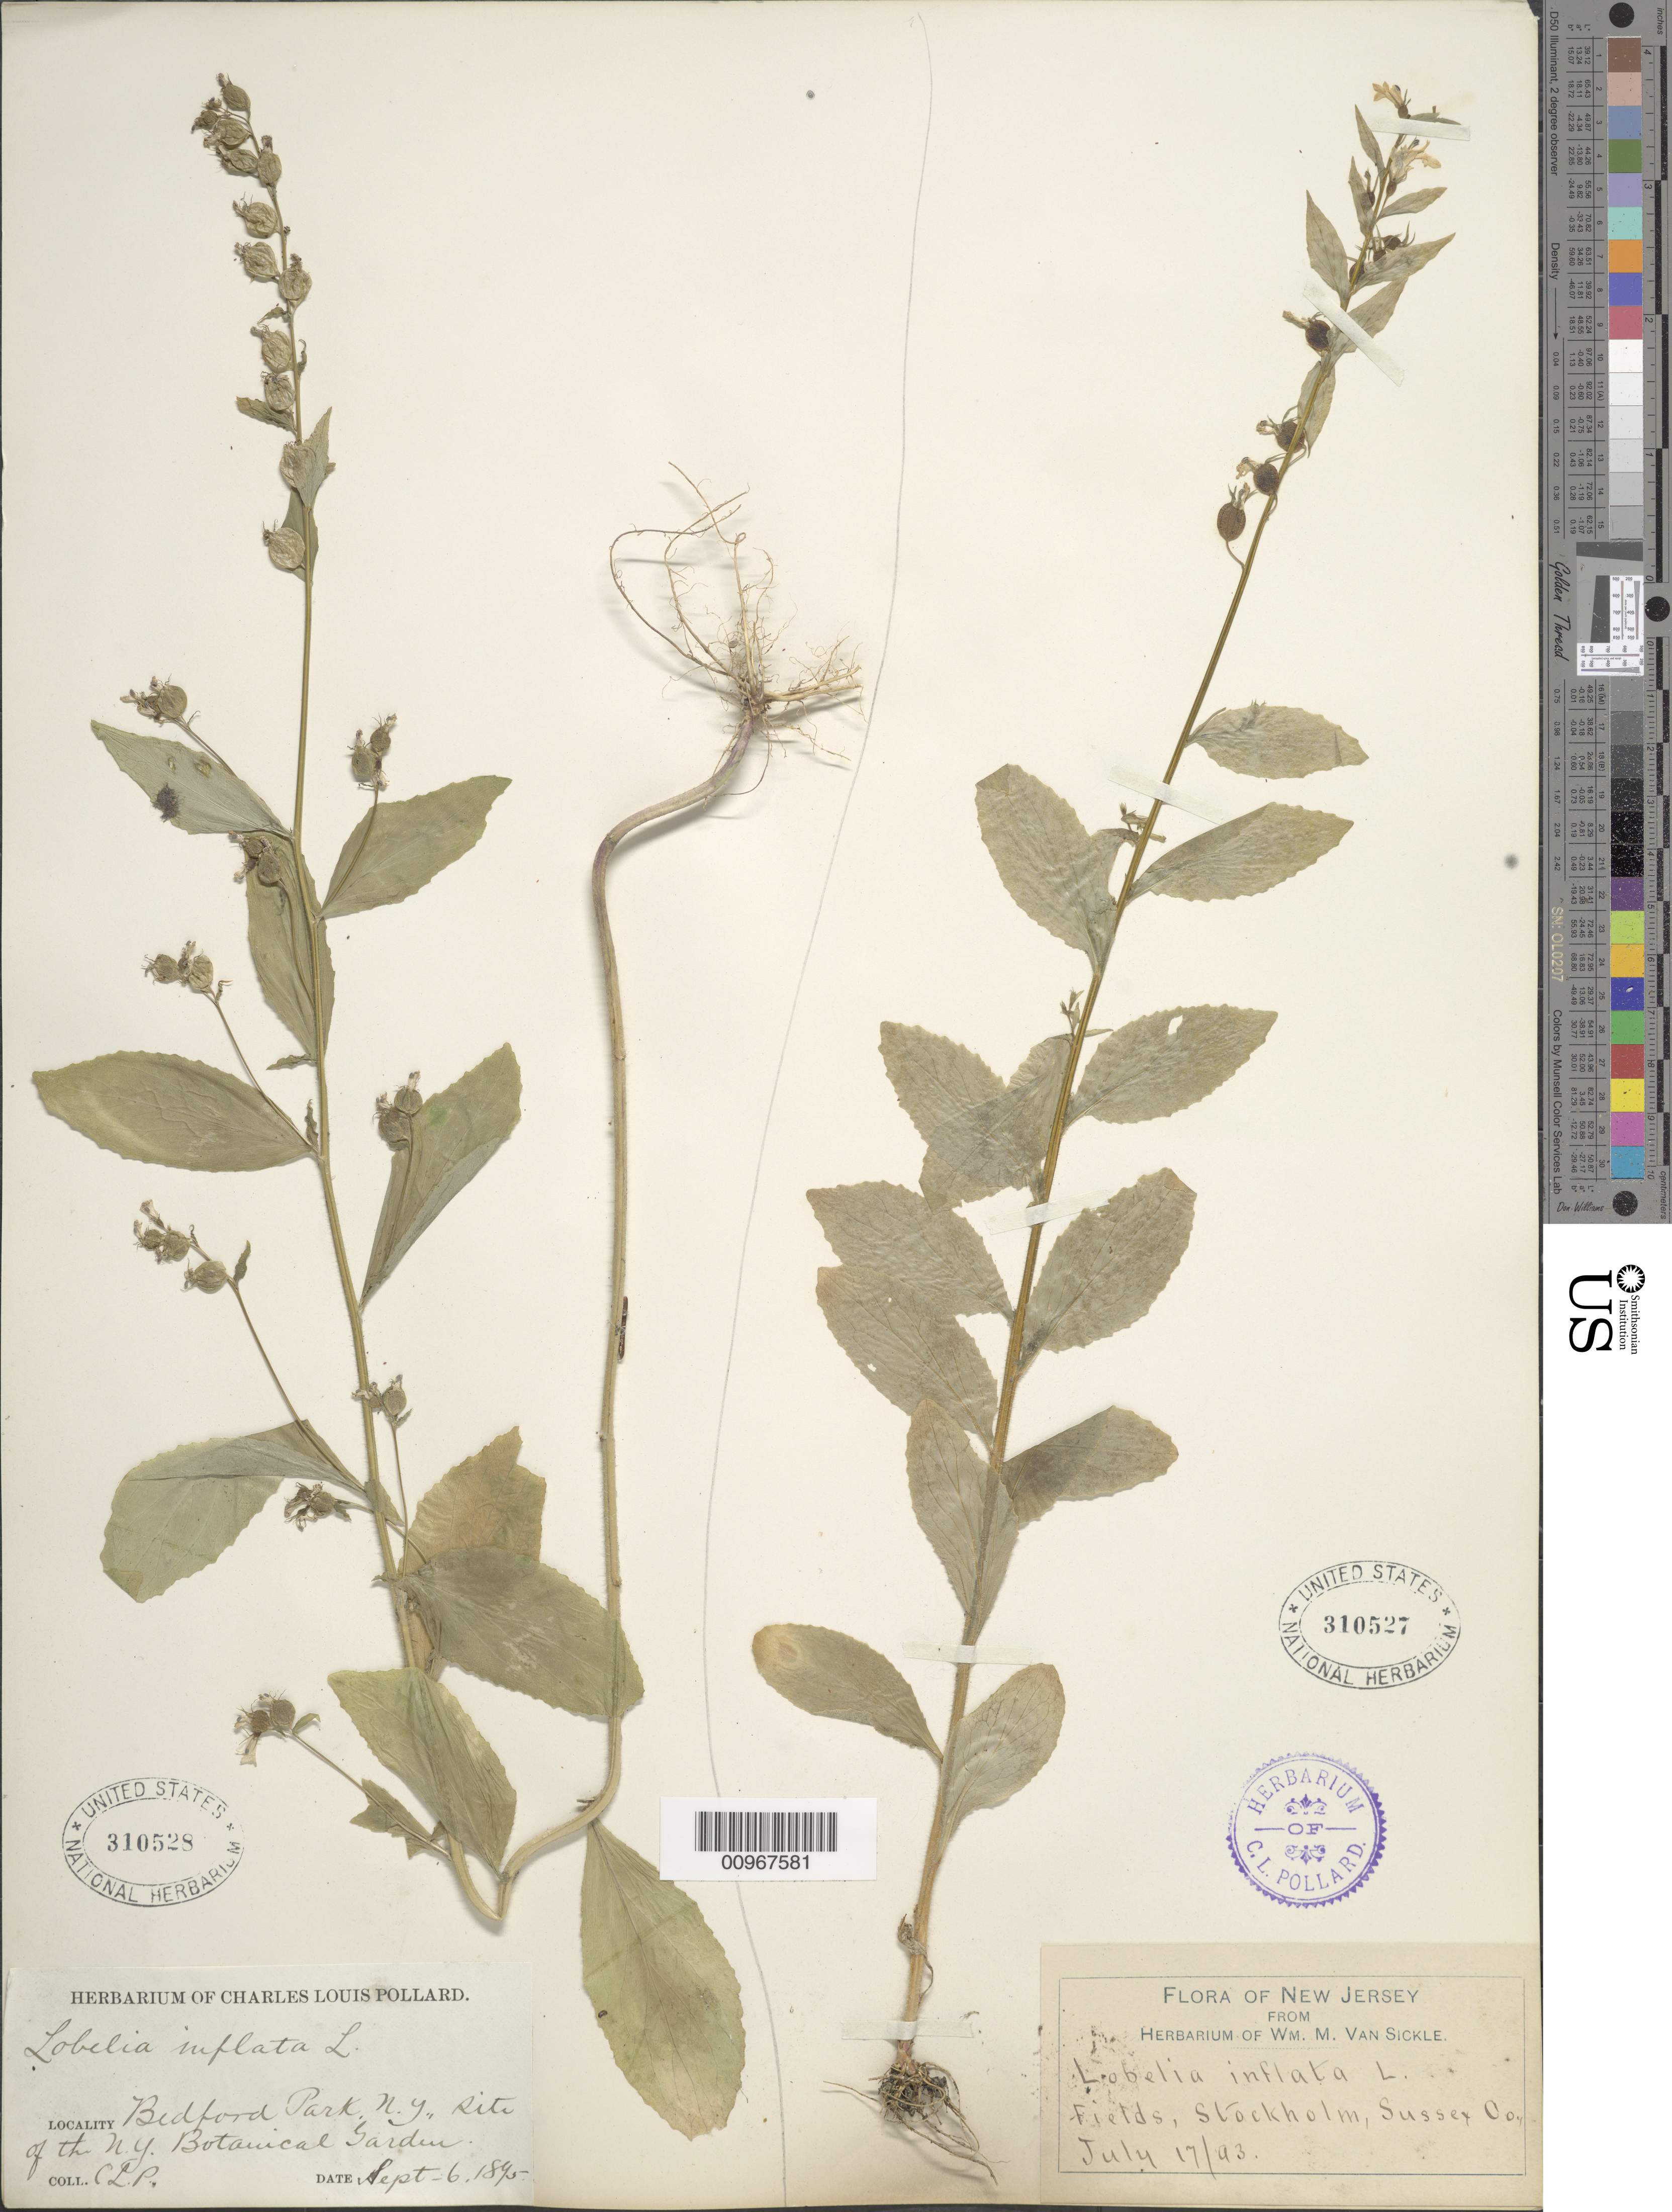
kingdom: Plantae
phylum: Tracheophyta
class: Magnoliopsida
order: Asterales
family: Campanulaceae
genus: Lobelia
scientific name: Lobelia inflata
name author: L.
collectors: W. M. Van Sickle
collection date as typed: July 17, 1893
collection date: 1893-07-17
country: United States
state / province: New Jersey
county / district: Sussex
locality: Stockholm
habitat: fields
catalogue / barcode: US 310527-2